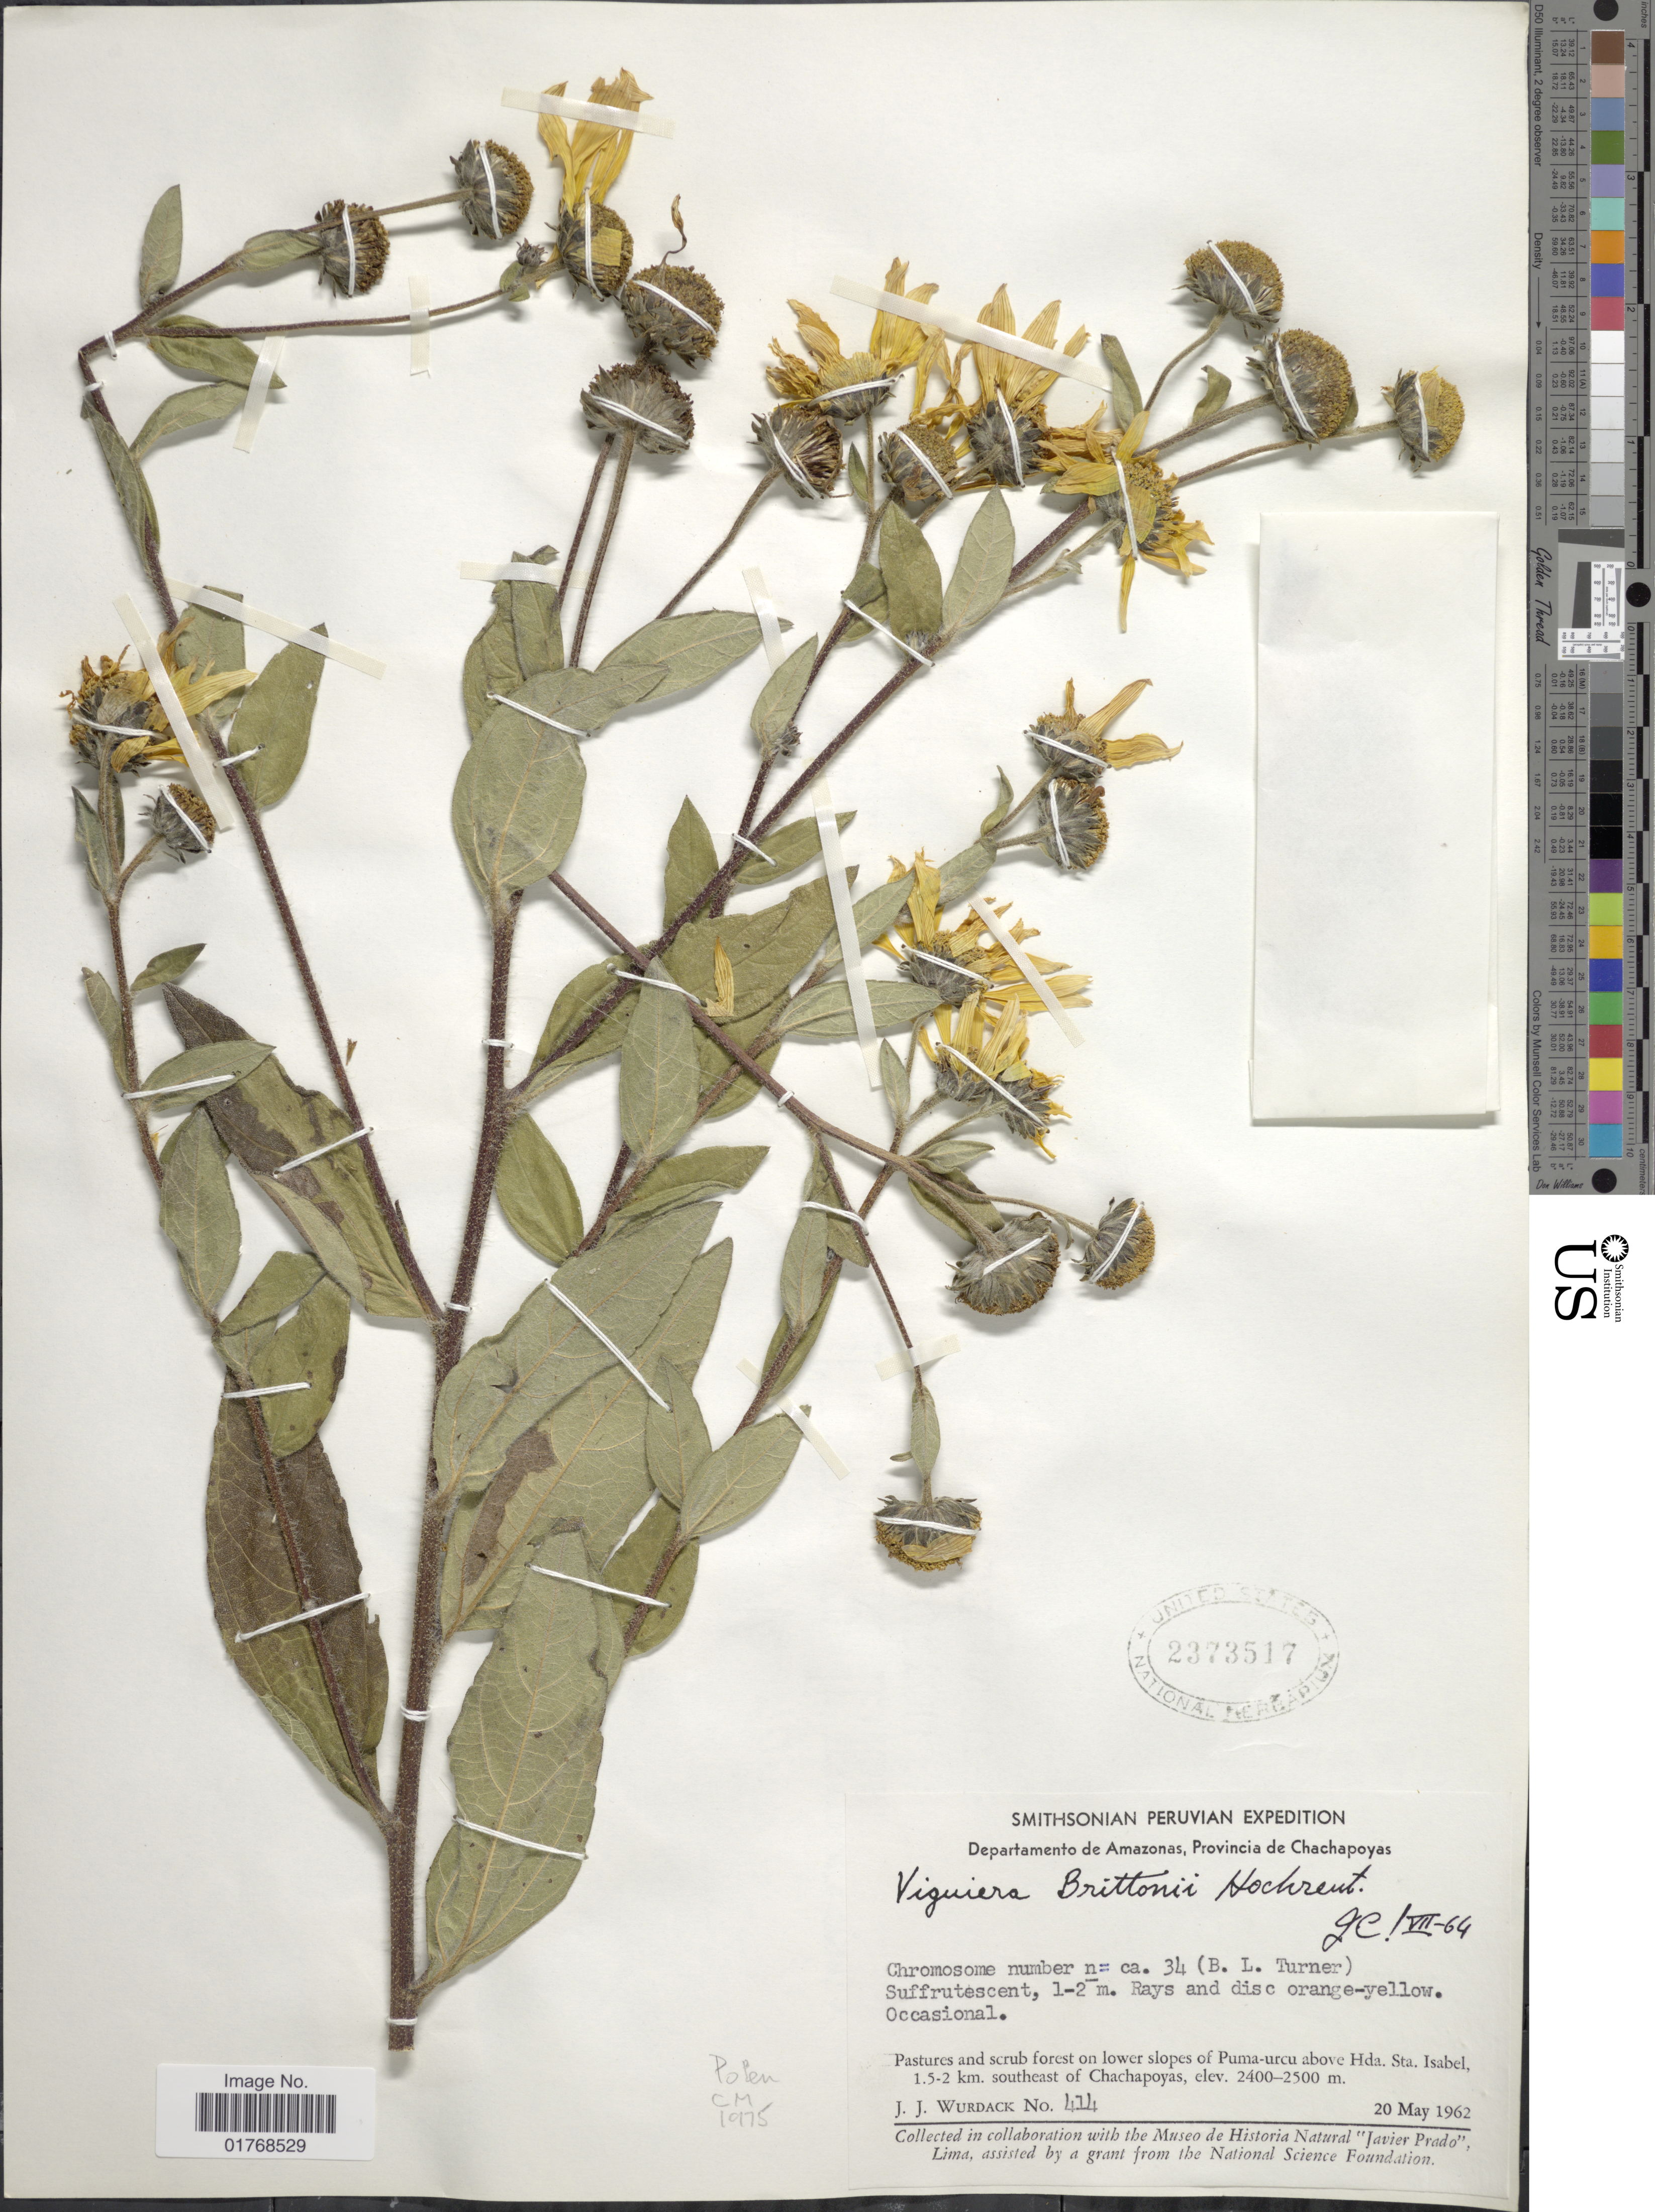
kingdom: Plantae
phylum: Tracheophyta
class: Magnoliopsida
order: Asterales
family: Asteraceae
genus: Viguiera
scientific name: Viguiera brittonii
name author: Hochr.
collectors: J. J. Wurdack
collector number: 414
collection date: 1962-05-20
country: Peru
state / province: Amazonas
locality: Departamento de Amazonas, Provincia de Chachapoyas. Pastures and scrub forest on lower slopes of Puma-urcu above Hda. Sta. Isabel, 1.5-2 km. southeast of Chachapoyas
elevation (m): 2400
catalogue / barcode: US 2373517